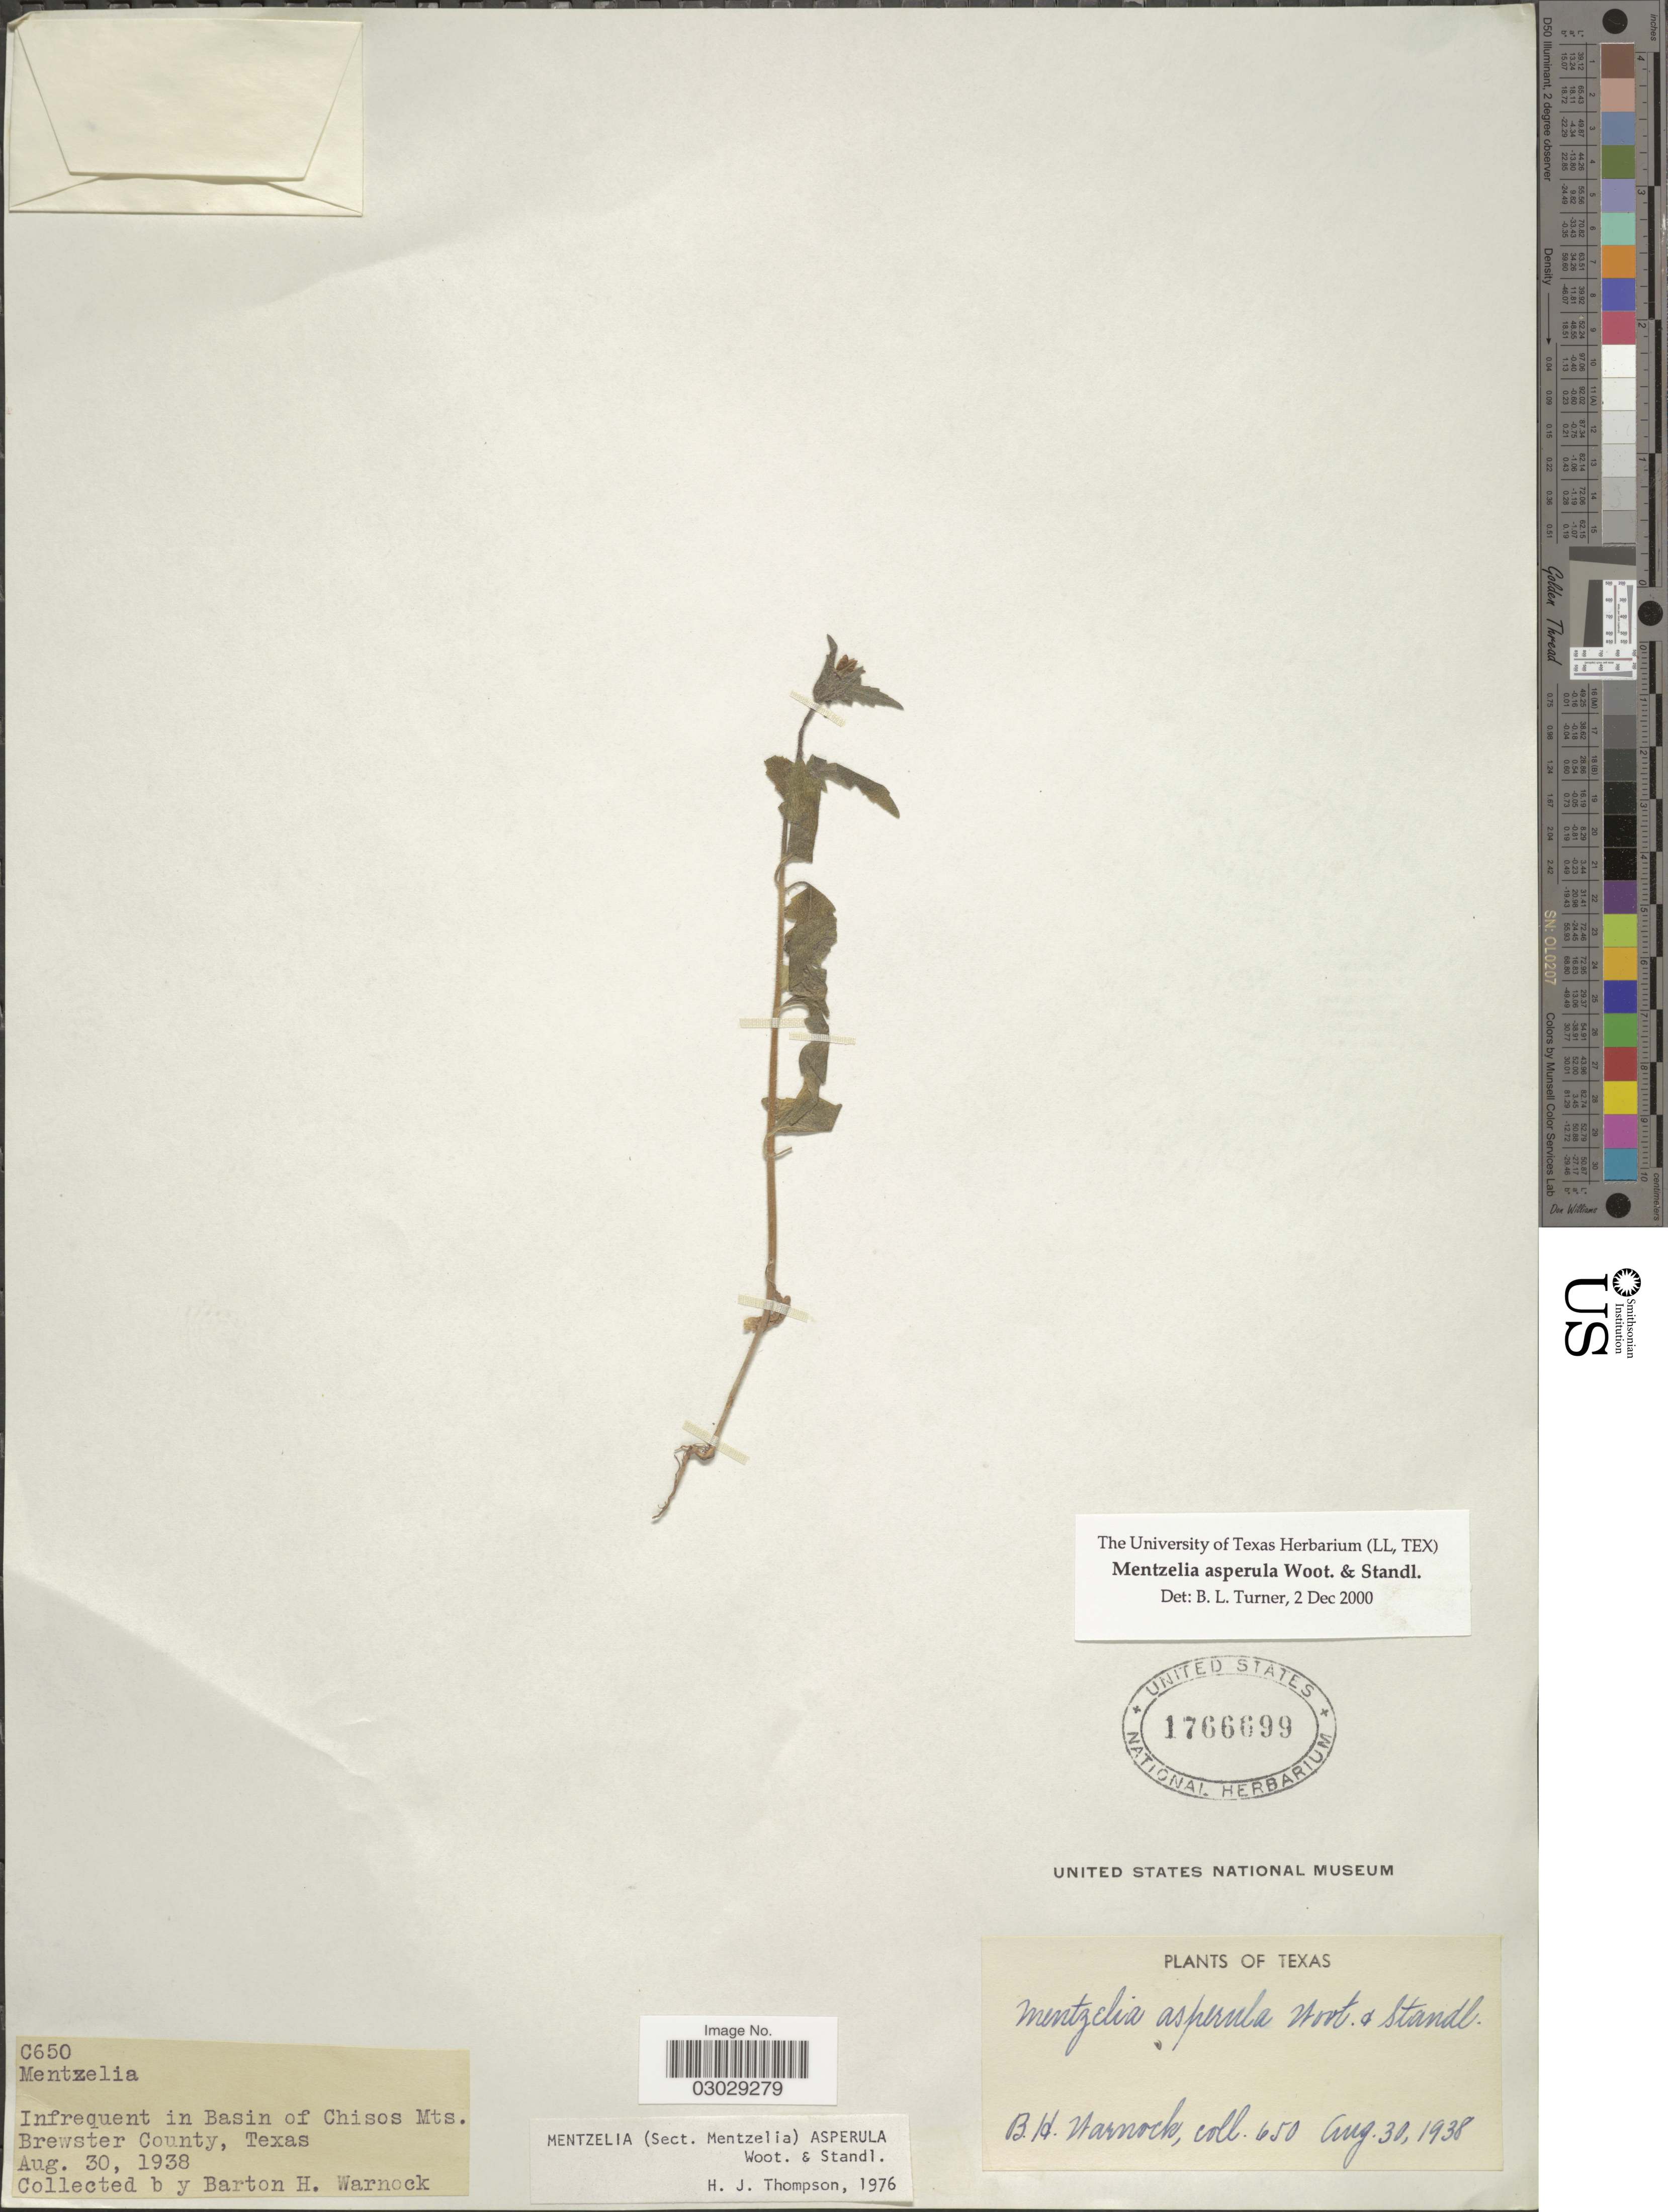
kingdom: Plantae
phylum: Tracheophyta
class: Magnoliopsida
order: Cornales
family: Loasaceae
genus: Mentzelia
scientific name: Mentzelia asperula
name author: Wooton & Standl.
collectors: B. H. Warnock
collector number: C650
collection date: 1938-08-30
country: United States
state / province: Texas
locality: Infrequent in Basin of Chisos Mts. Brewster County.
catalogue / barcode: US 1766699